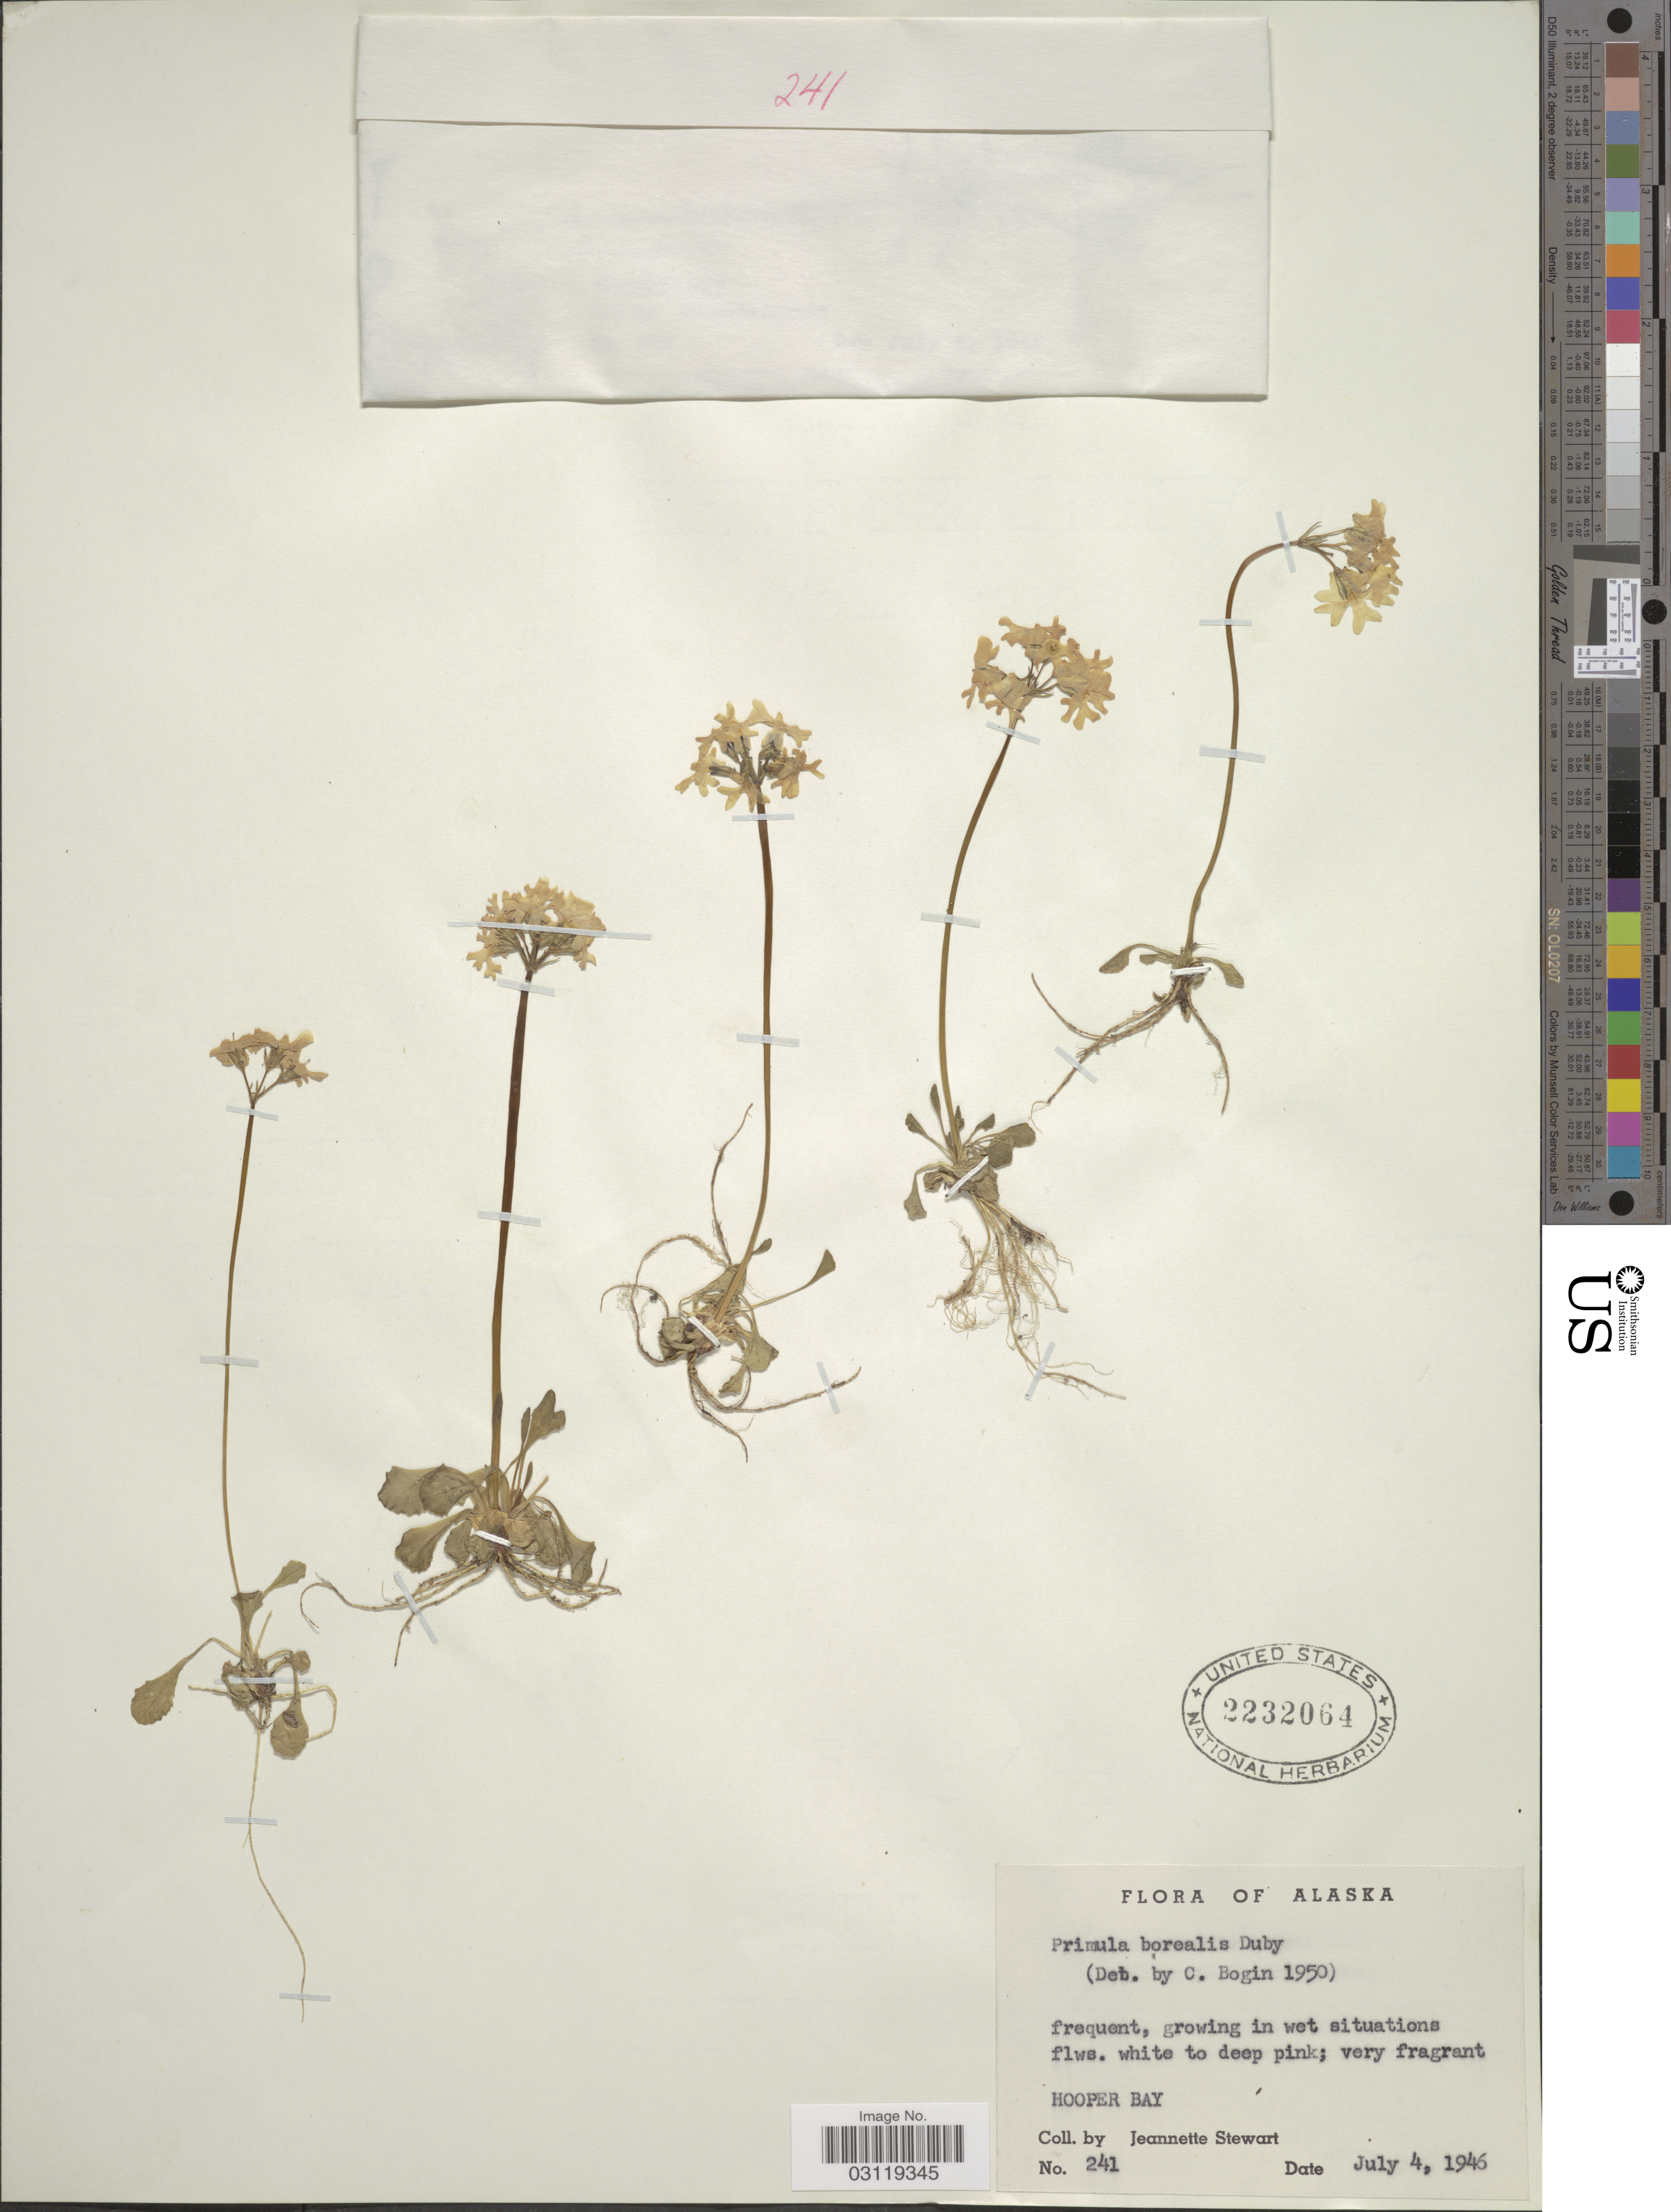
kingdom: Plantae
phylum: Tracheophyta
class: Magnoliopsida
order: Ericales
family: Primulaceae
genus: Primula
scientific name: Primula borealis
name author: Duby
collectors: J. Stewart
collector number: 241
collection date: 1946-07-04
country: United States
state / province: Alaska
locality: Hooper Bay.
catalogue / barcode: US 2232064